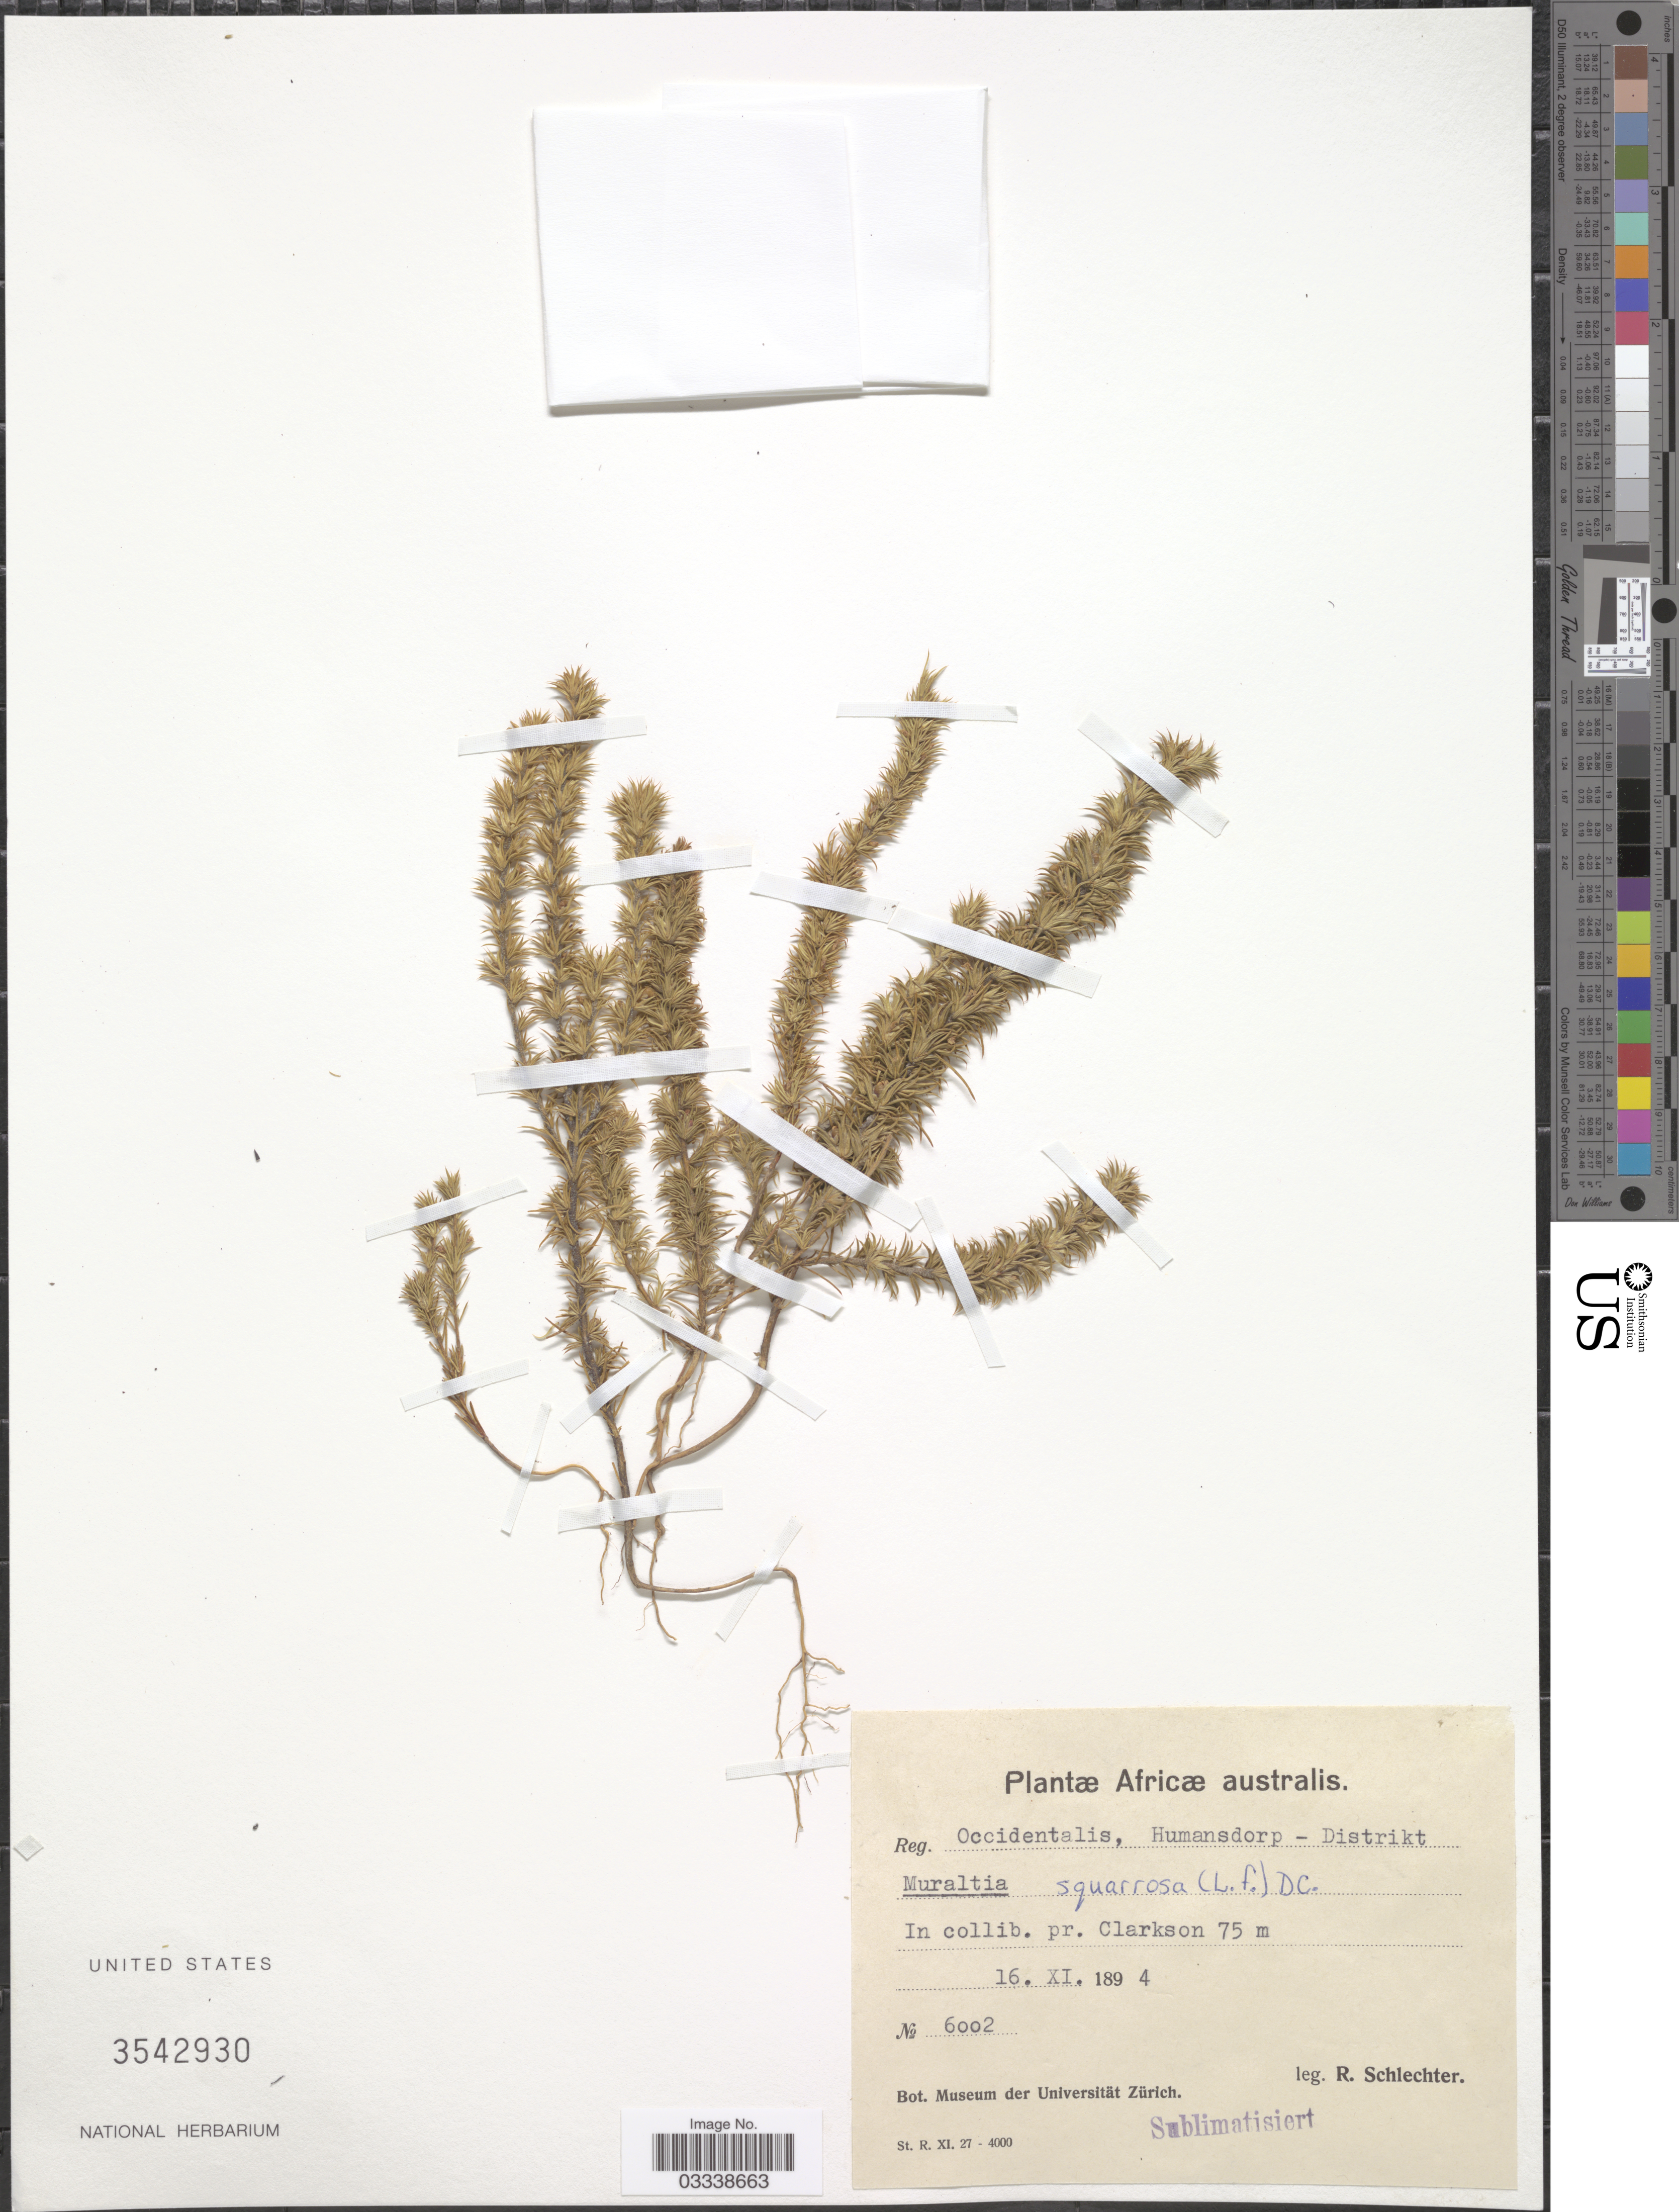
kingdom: Plantae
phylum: Tracheophyta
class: Magnoliopsida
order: Fabales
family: Polygalaceae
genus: Muraltia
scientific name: Muraltia squarrosa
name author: (L. f.) DC.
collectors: F. R. R. Schlechter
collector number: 6002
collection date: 1894-11-16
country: South Africa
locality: Africæ australis. Reg. Occidentalis, Humansdorp - Distrikt. In collib. pr. Clarkson.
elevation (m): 75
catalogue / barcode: US 3542930